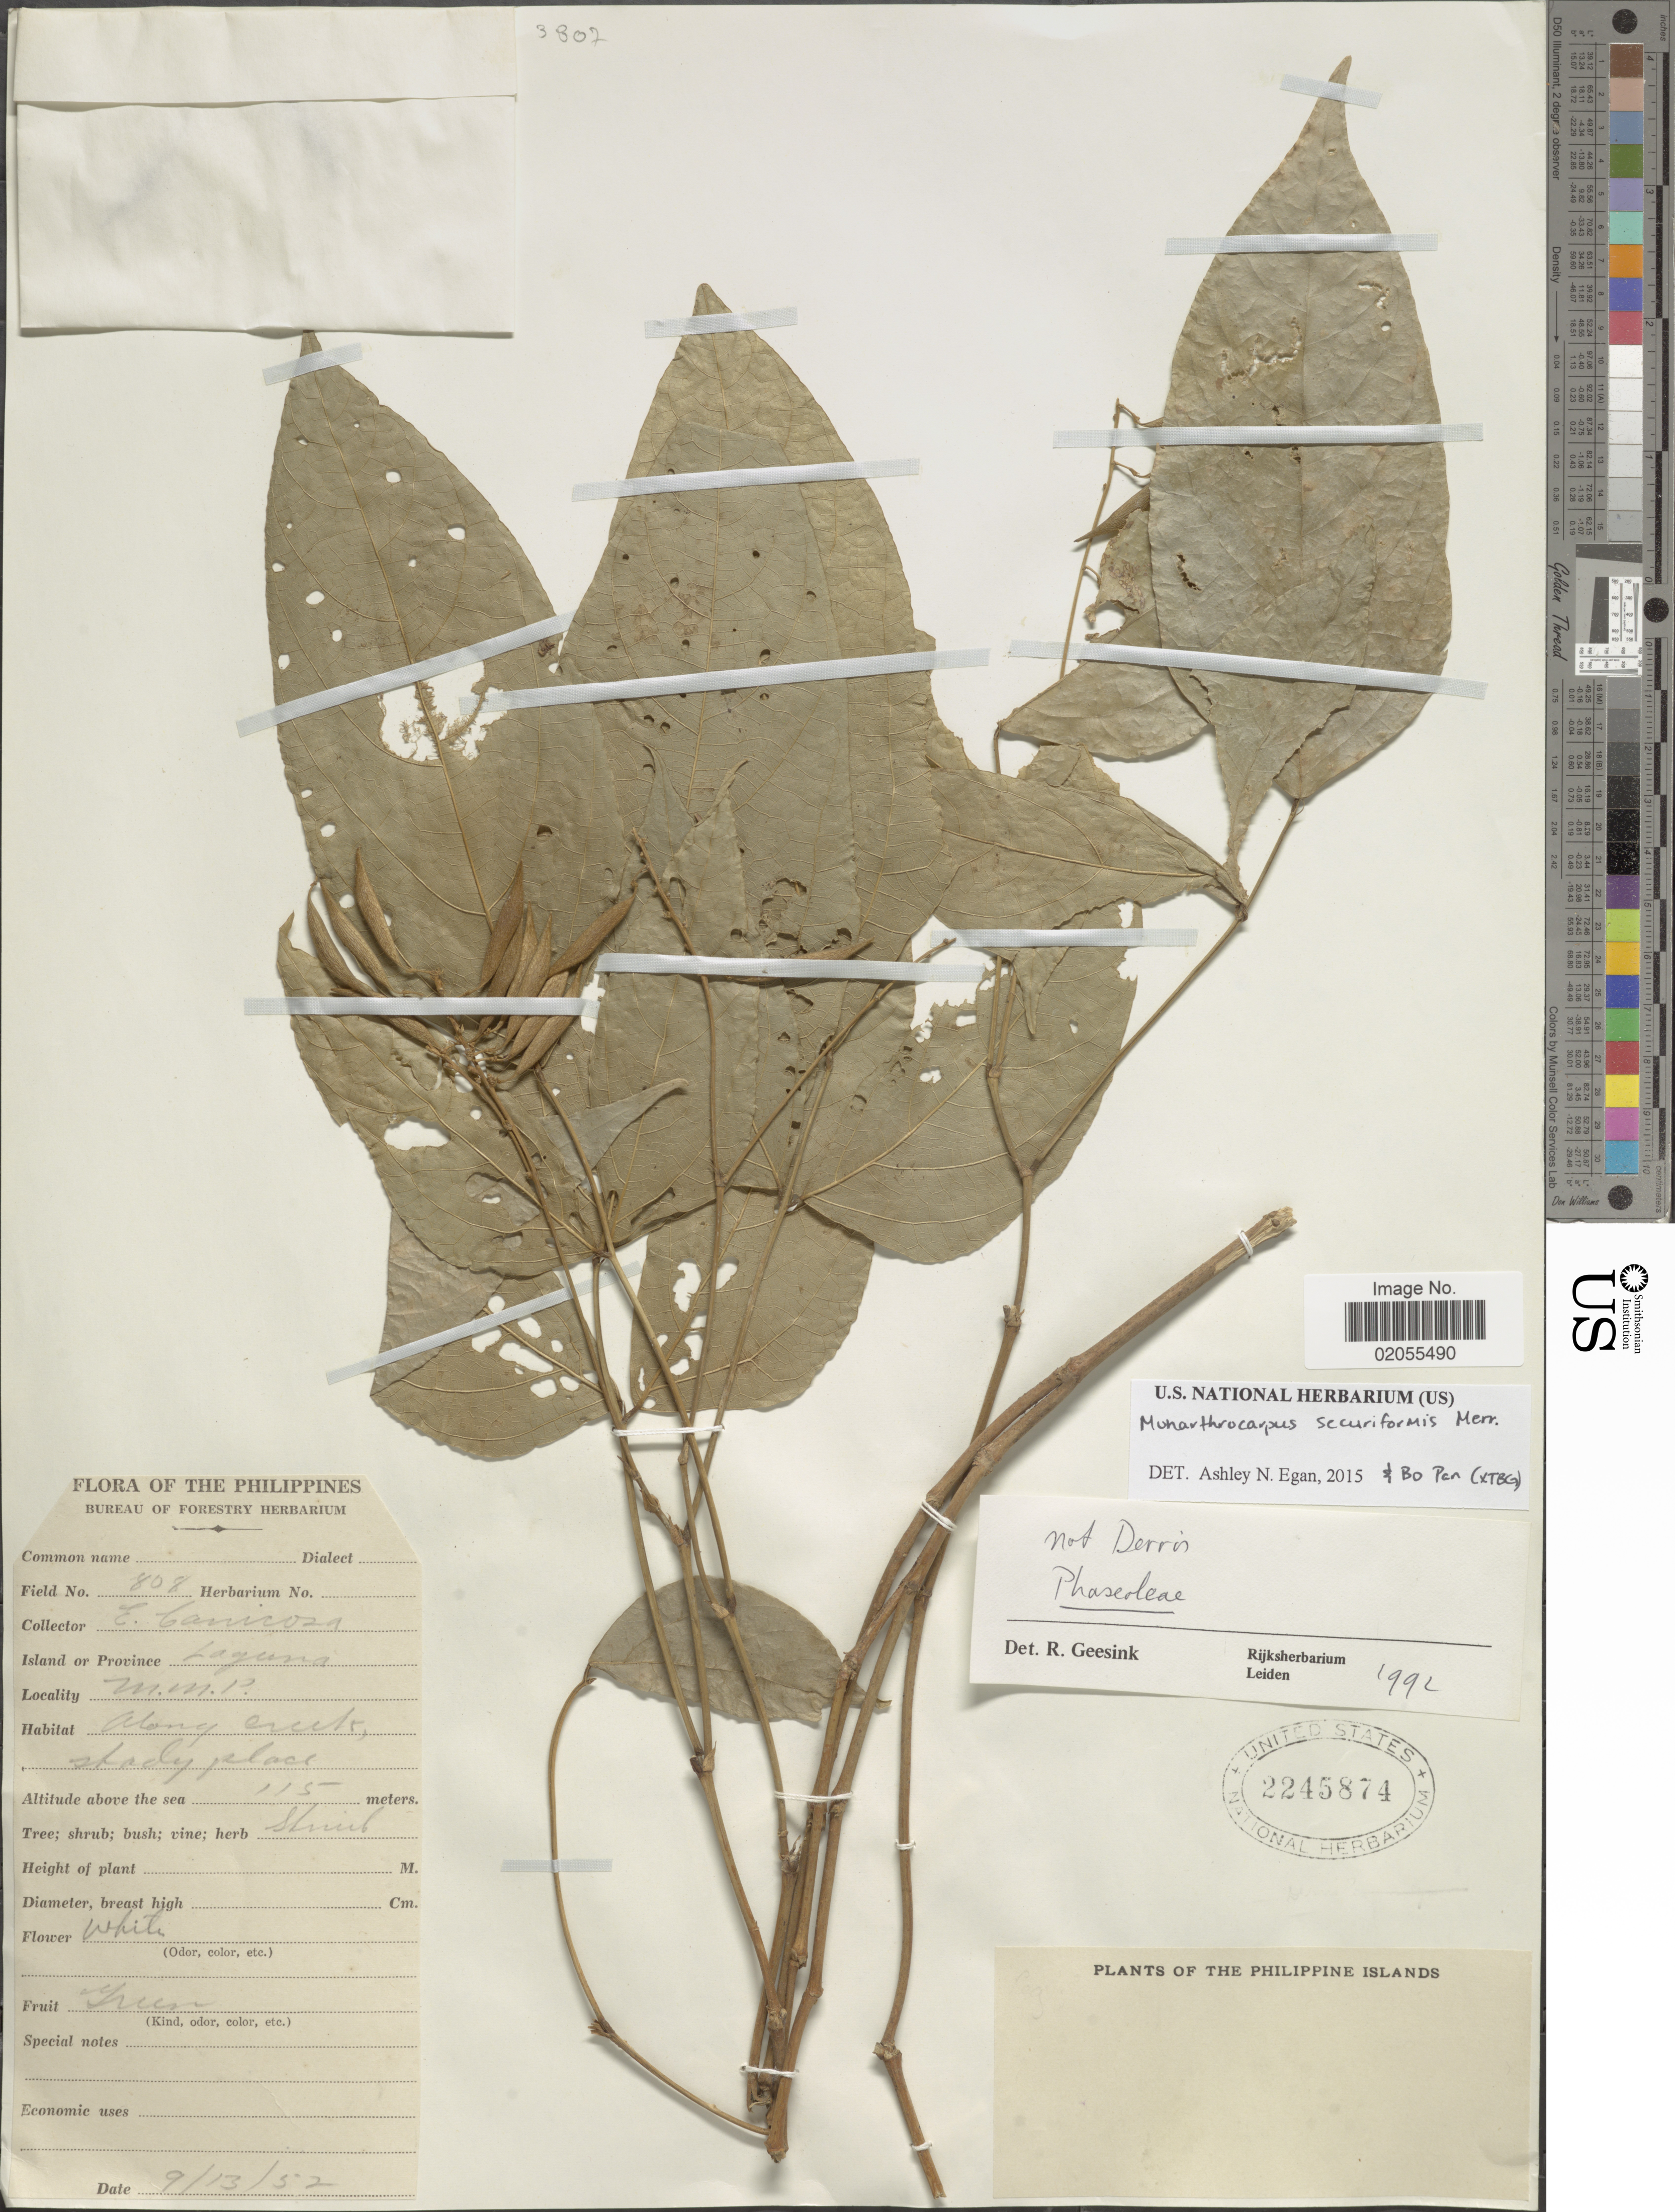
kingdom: Plantae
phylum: Tracheophyta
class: Magnoliopsida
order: Fabales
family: Fabaceae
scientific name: Monarthocarpus sp.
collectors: E. Canicosa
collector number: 807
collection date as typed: Transcribed d/m/y: 13/9/52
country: Philippines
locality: Philippine Islands, Laguna, M.M.P.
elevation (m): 115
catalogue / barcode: US 2245874